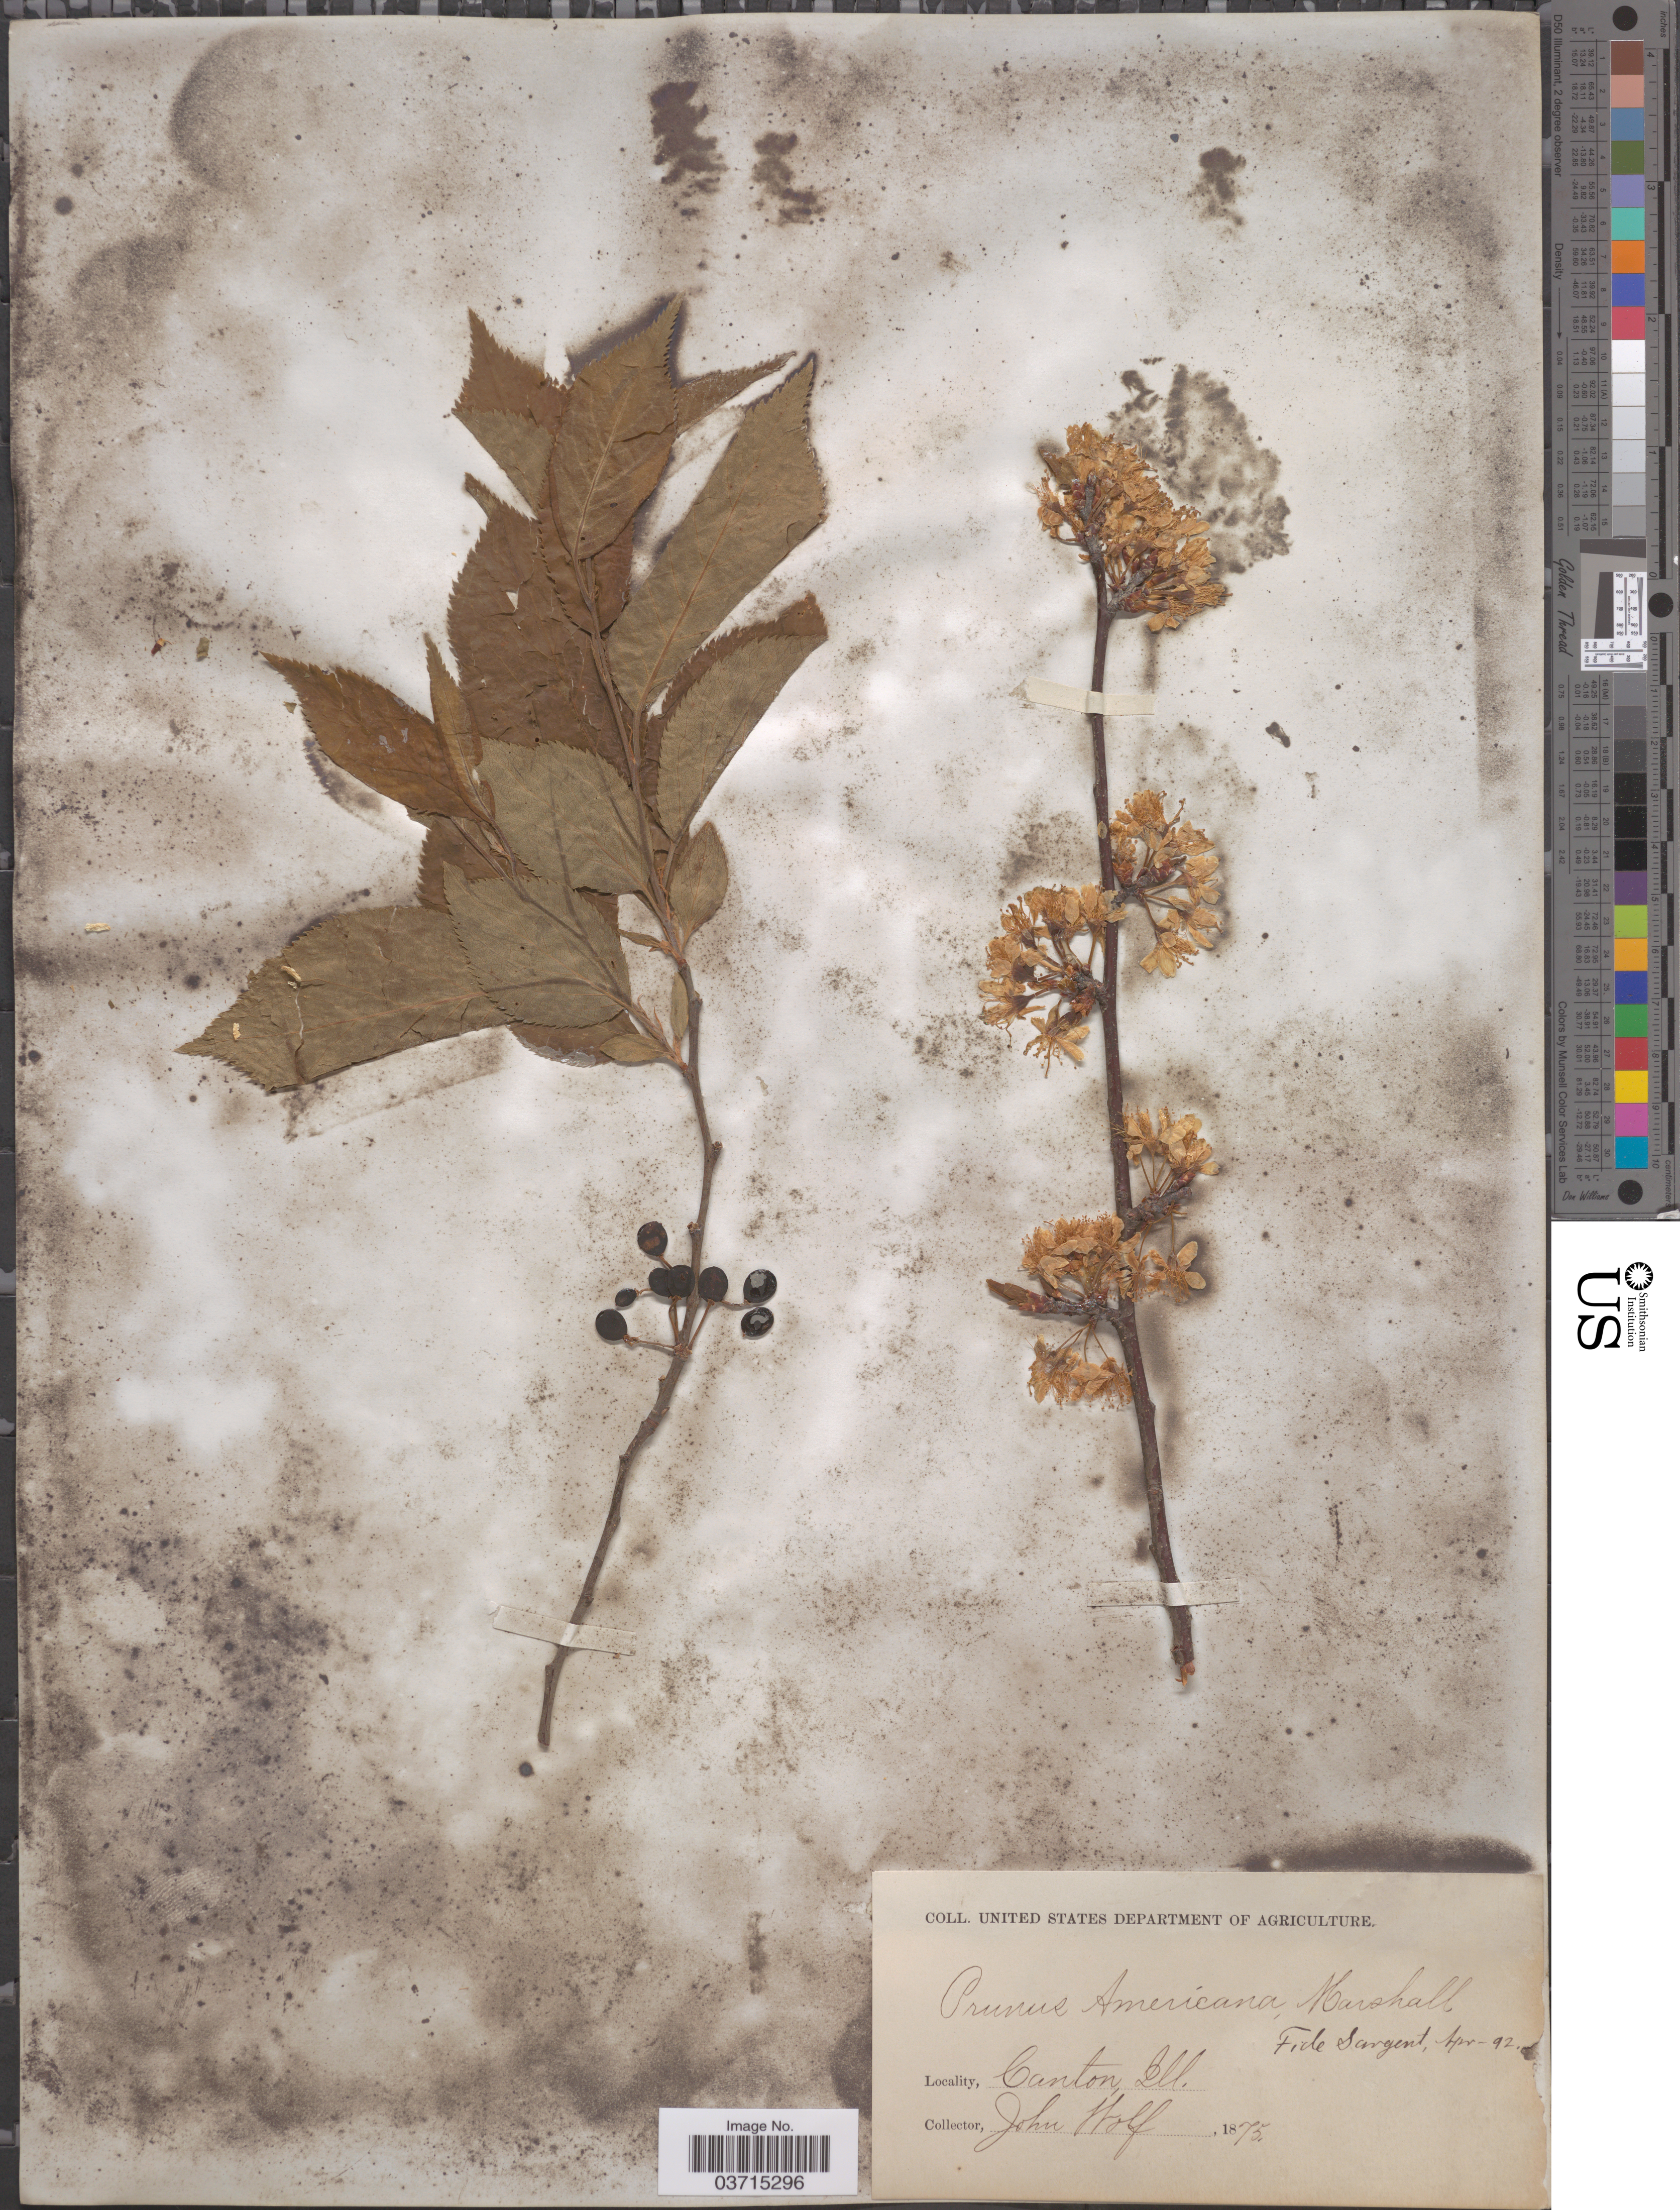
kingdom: Plantae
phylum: Tracheophyta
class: Magnoliopsida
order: Rosales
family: Rosaceae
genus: Prunus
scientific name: Prunus americana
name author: Marshall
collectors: J. Wolf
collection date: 1875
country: United States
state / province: Illinois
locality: Canton.